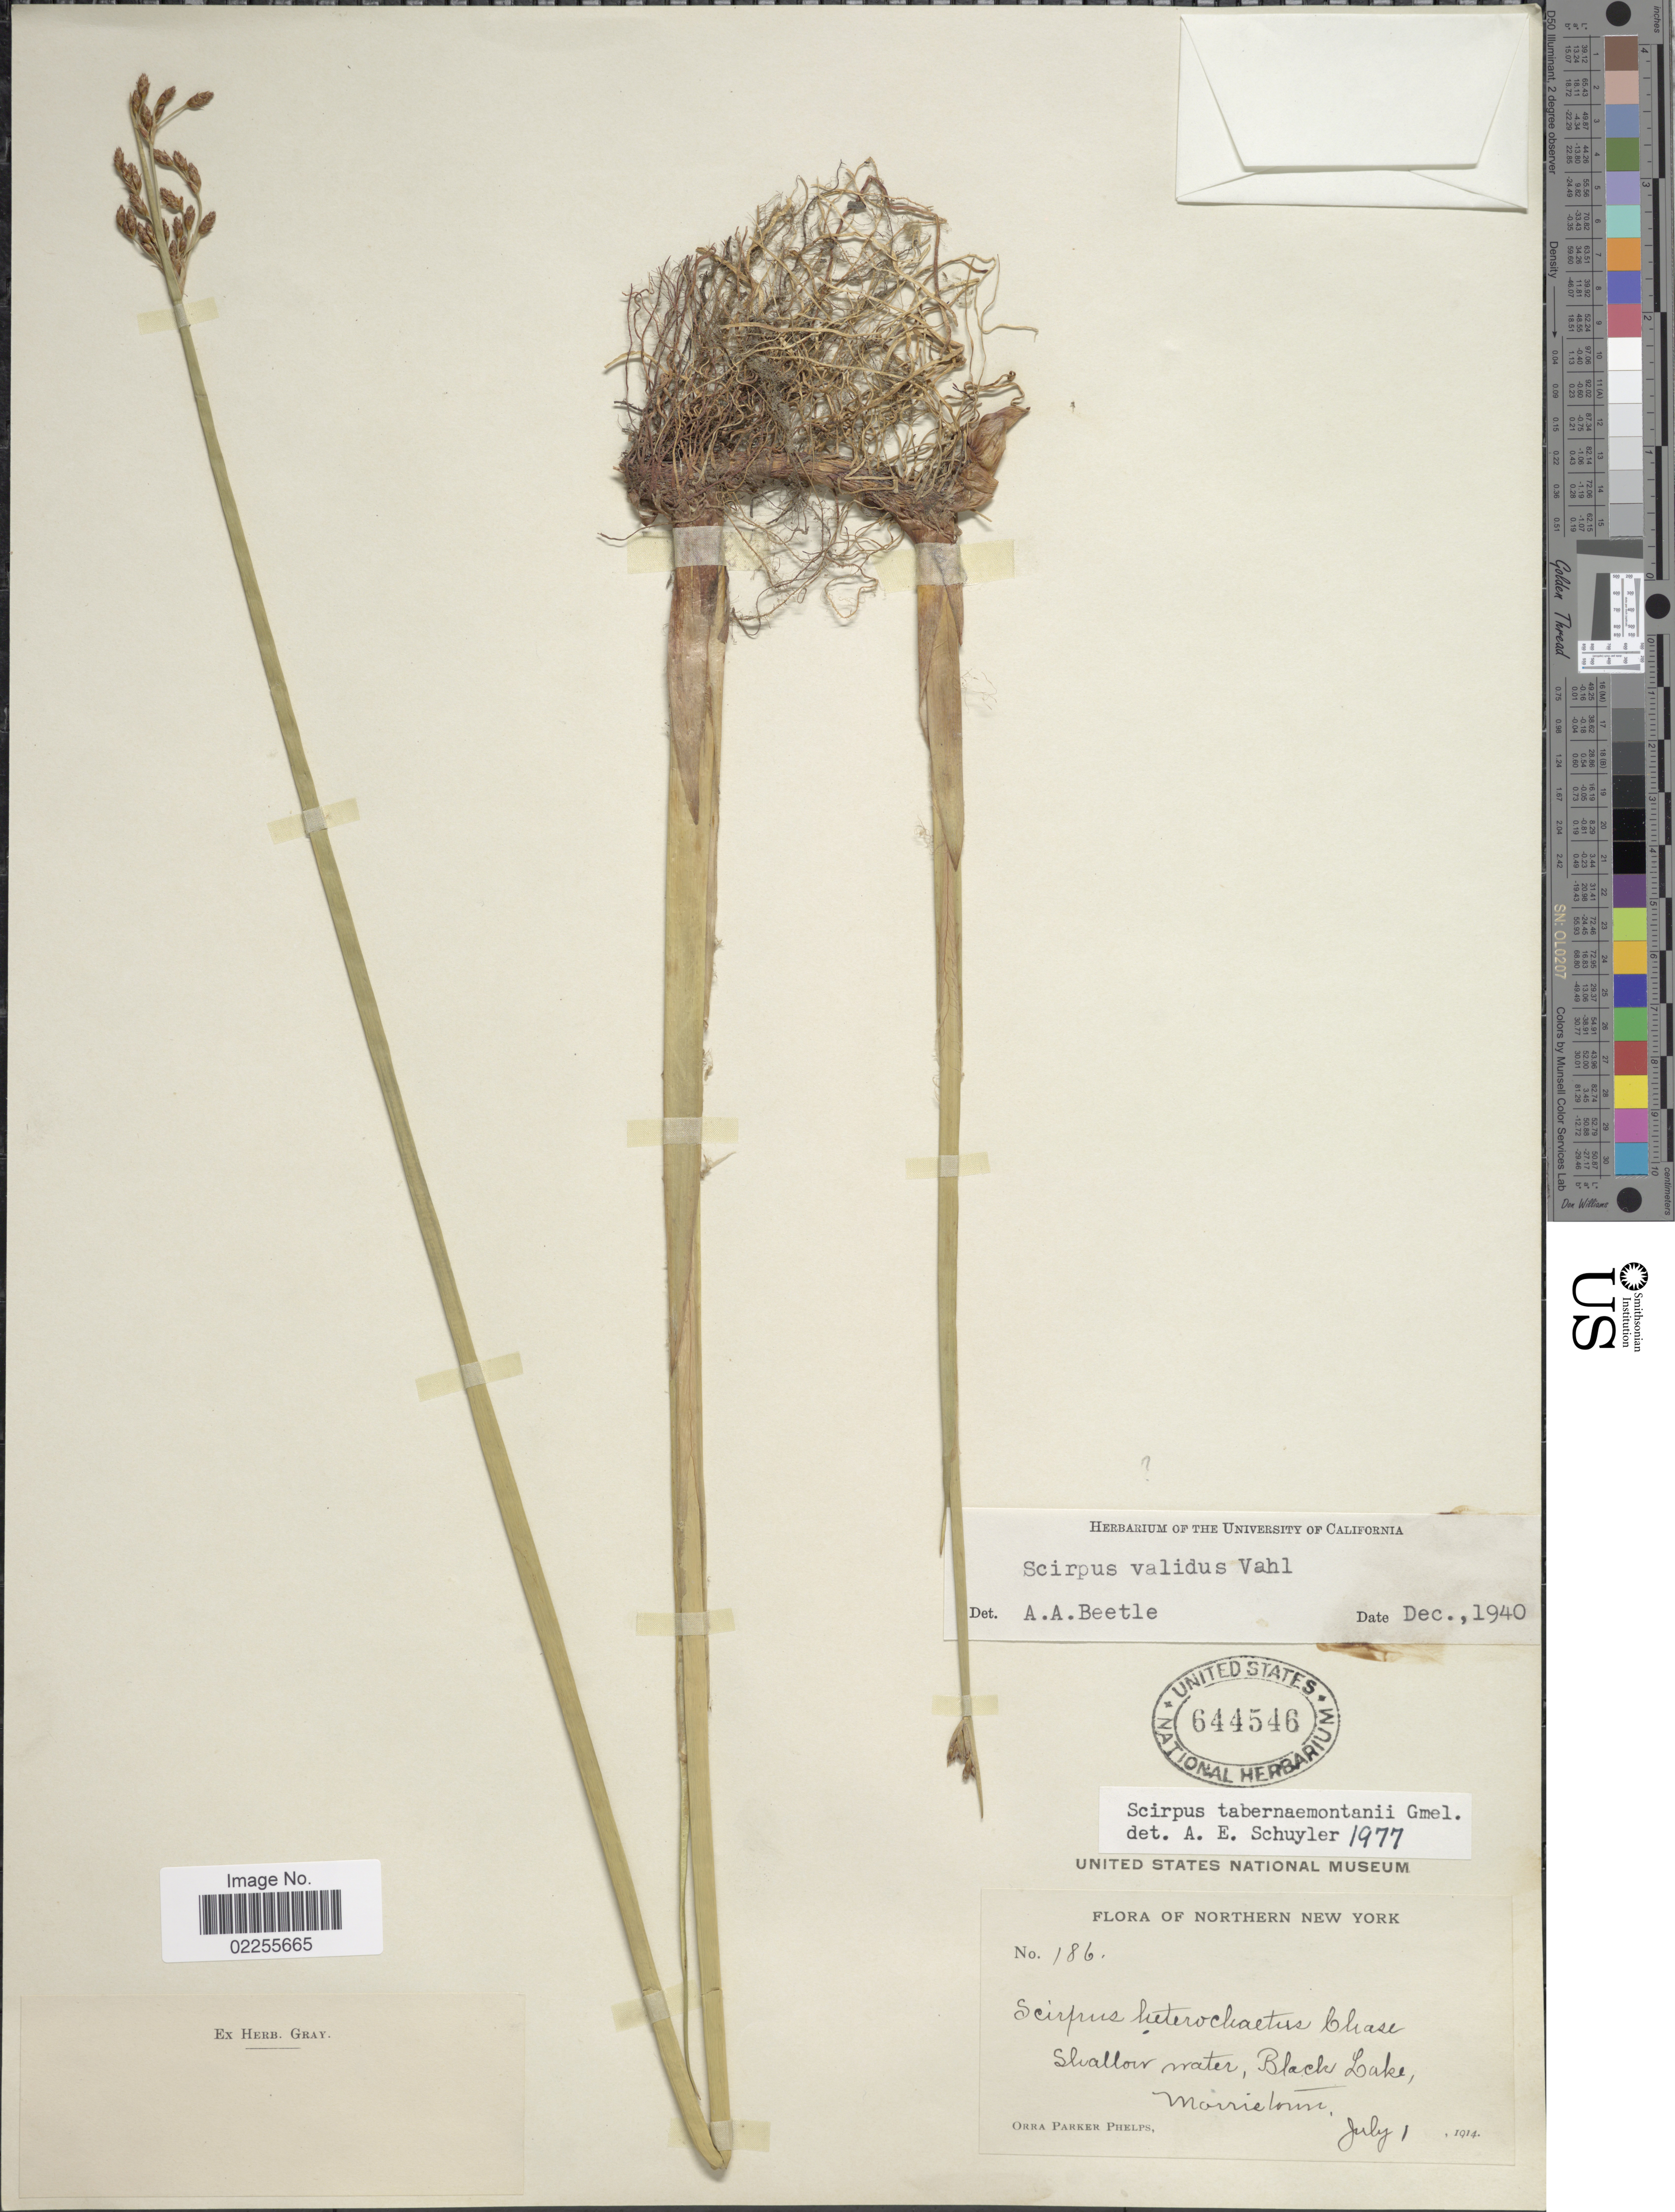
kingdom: Plantae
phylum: Tracheophyta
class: Liliopsida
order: Poales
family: Cyperaceae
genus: Schoenoplectus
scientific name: Schoenoplectus tabernaemontani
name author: (C.C. Gmel.) Palla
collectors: O. P. Phelps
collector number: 186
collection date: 1914-07-01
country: United States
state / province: New York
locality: Northern New York, shallow water, Black Lake, Morristown.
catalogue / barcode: US 644546